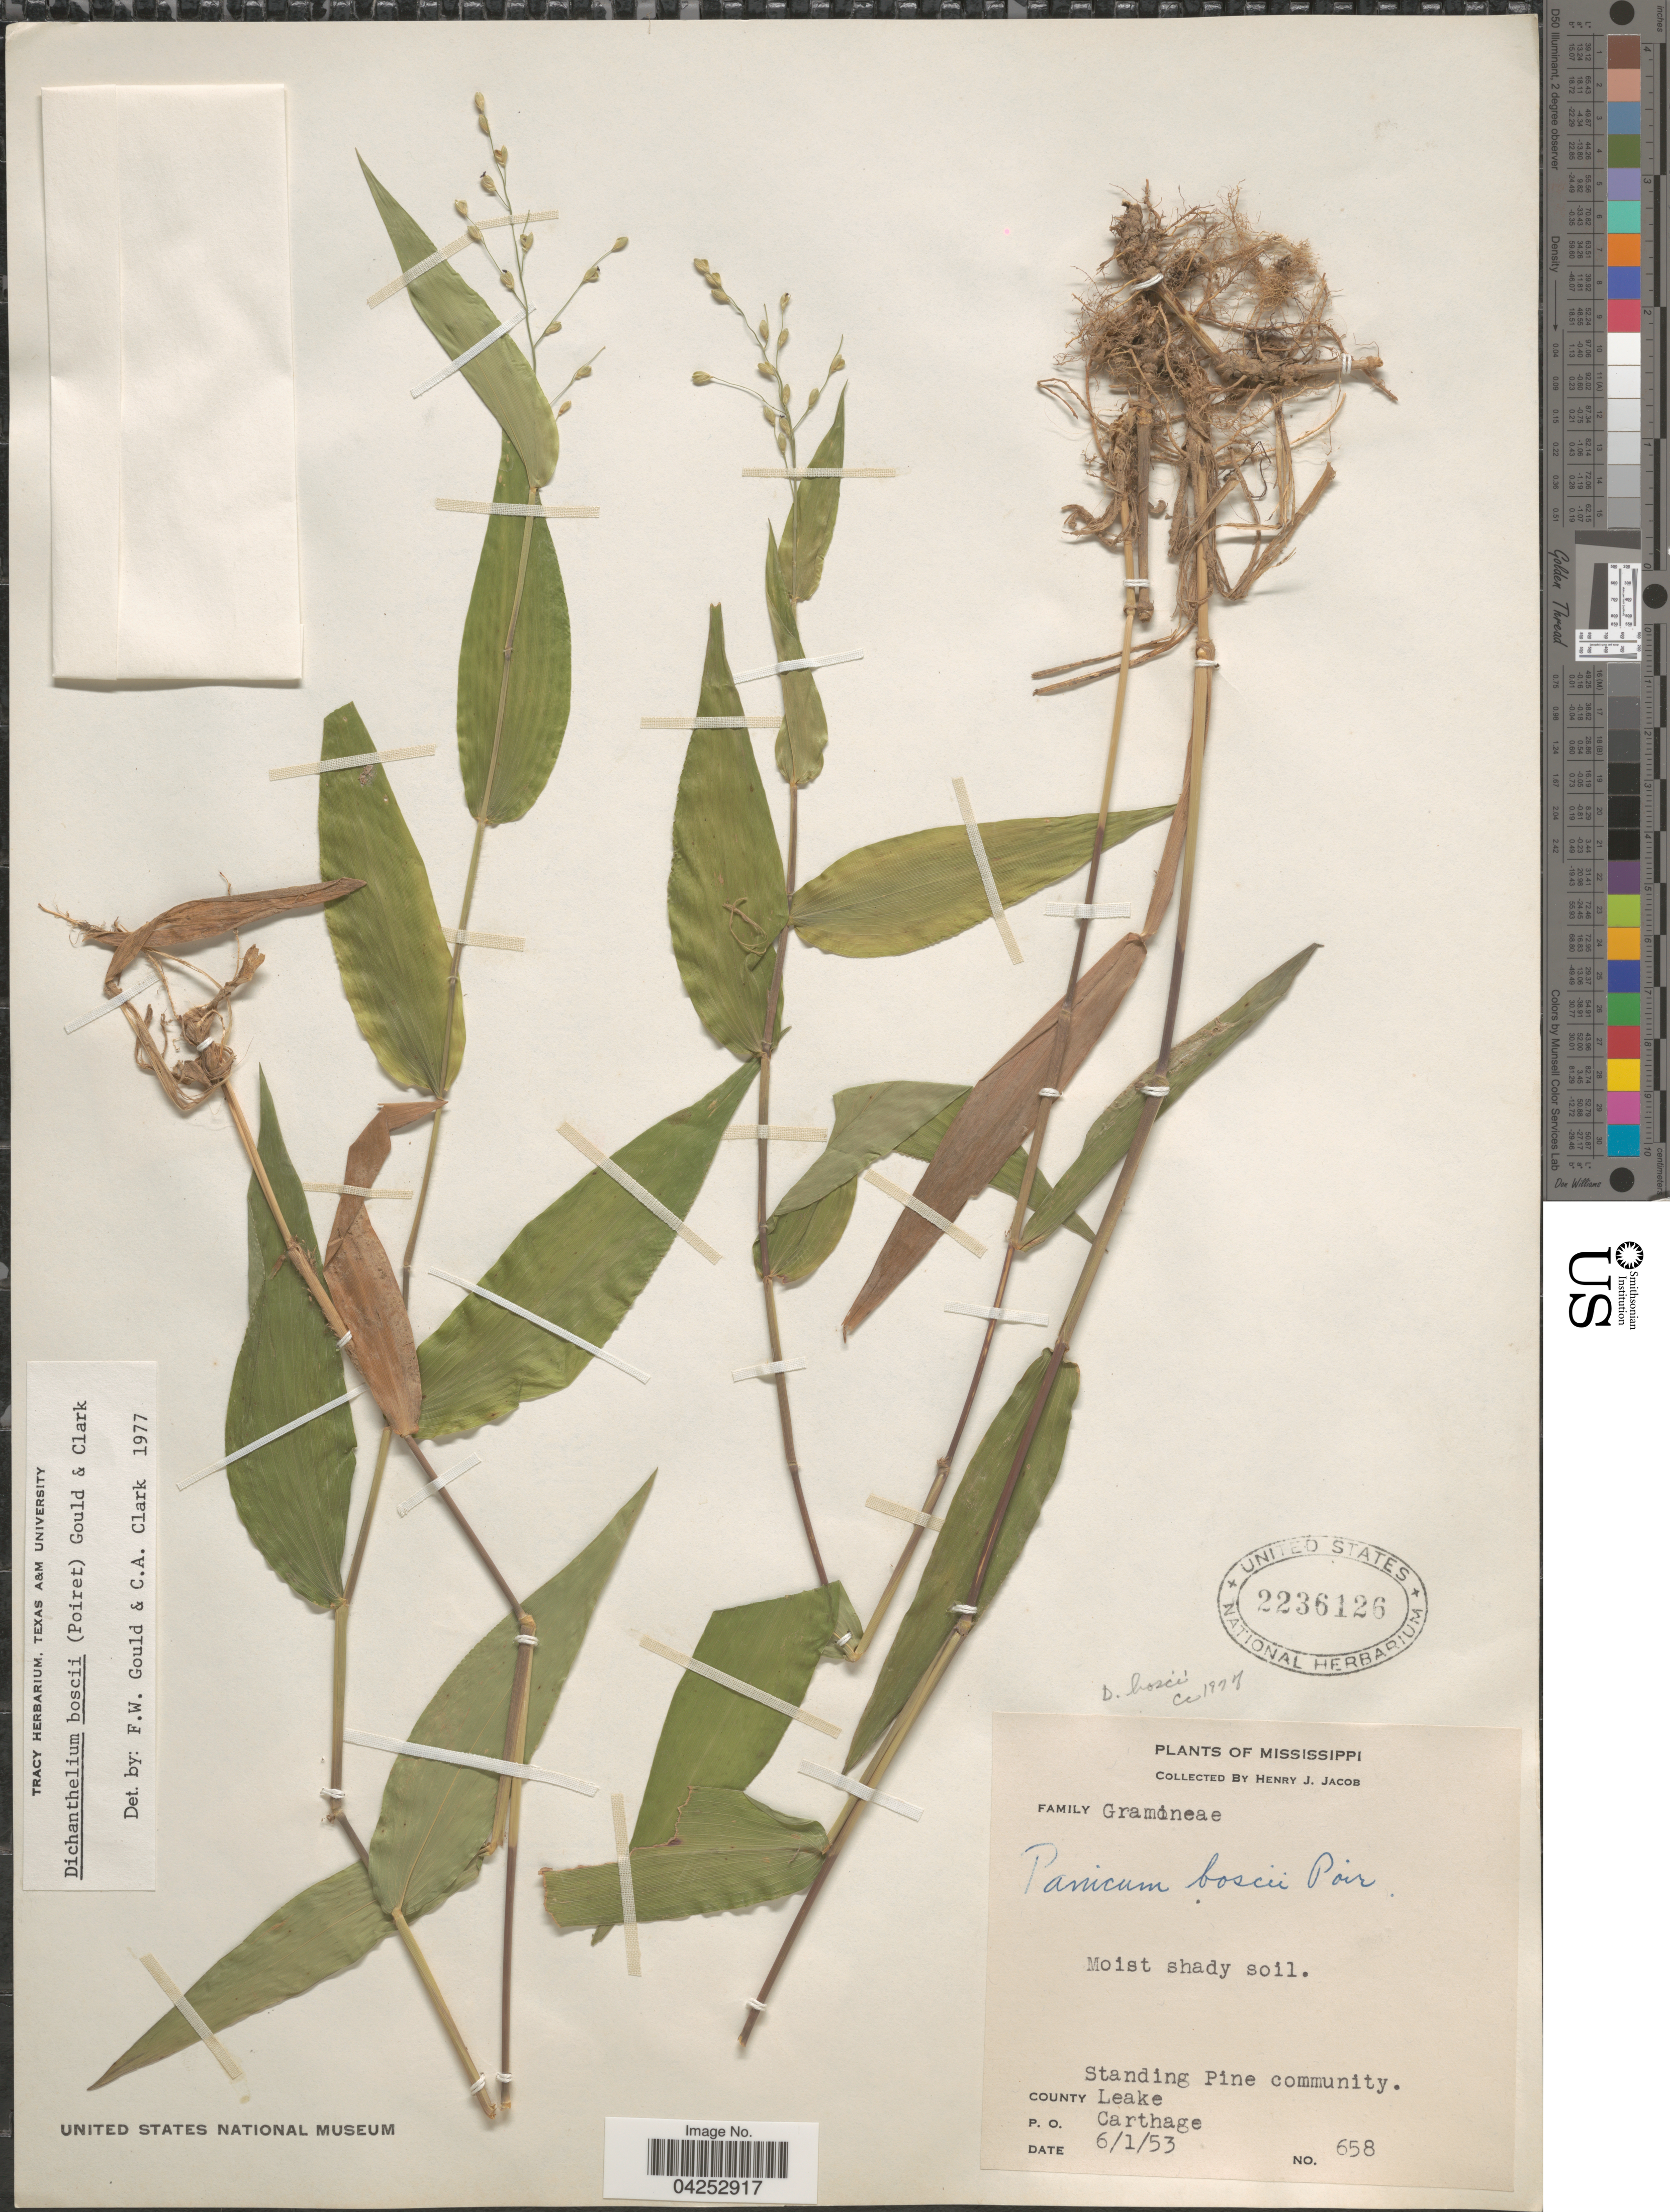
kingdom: Plantae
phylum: Tracheophyta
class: Liliopsida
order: Poales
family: Poaceae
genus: Dichanthelium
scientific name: Dichanthelium boscii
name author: (Poir.) Gould & C.A. Clark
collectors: H. Jacob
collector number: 658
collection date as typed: Transcribed d/m/y: 1/6/53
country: United States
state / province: Mississippi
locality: Standing Pine community. County Leake. P. O. Carthage.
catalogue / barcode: US 2236126